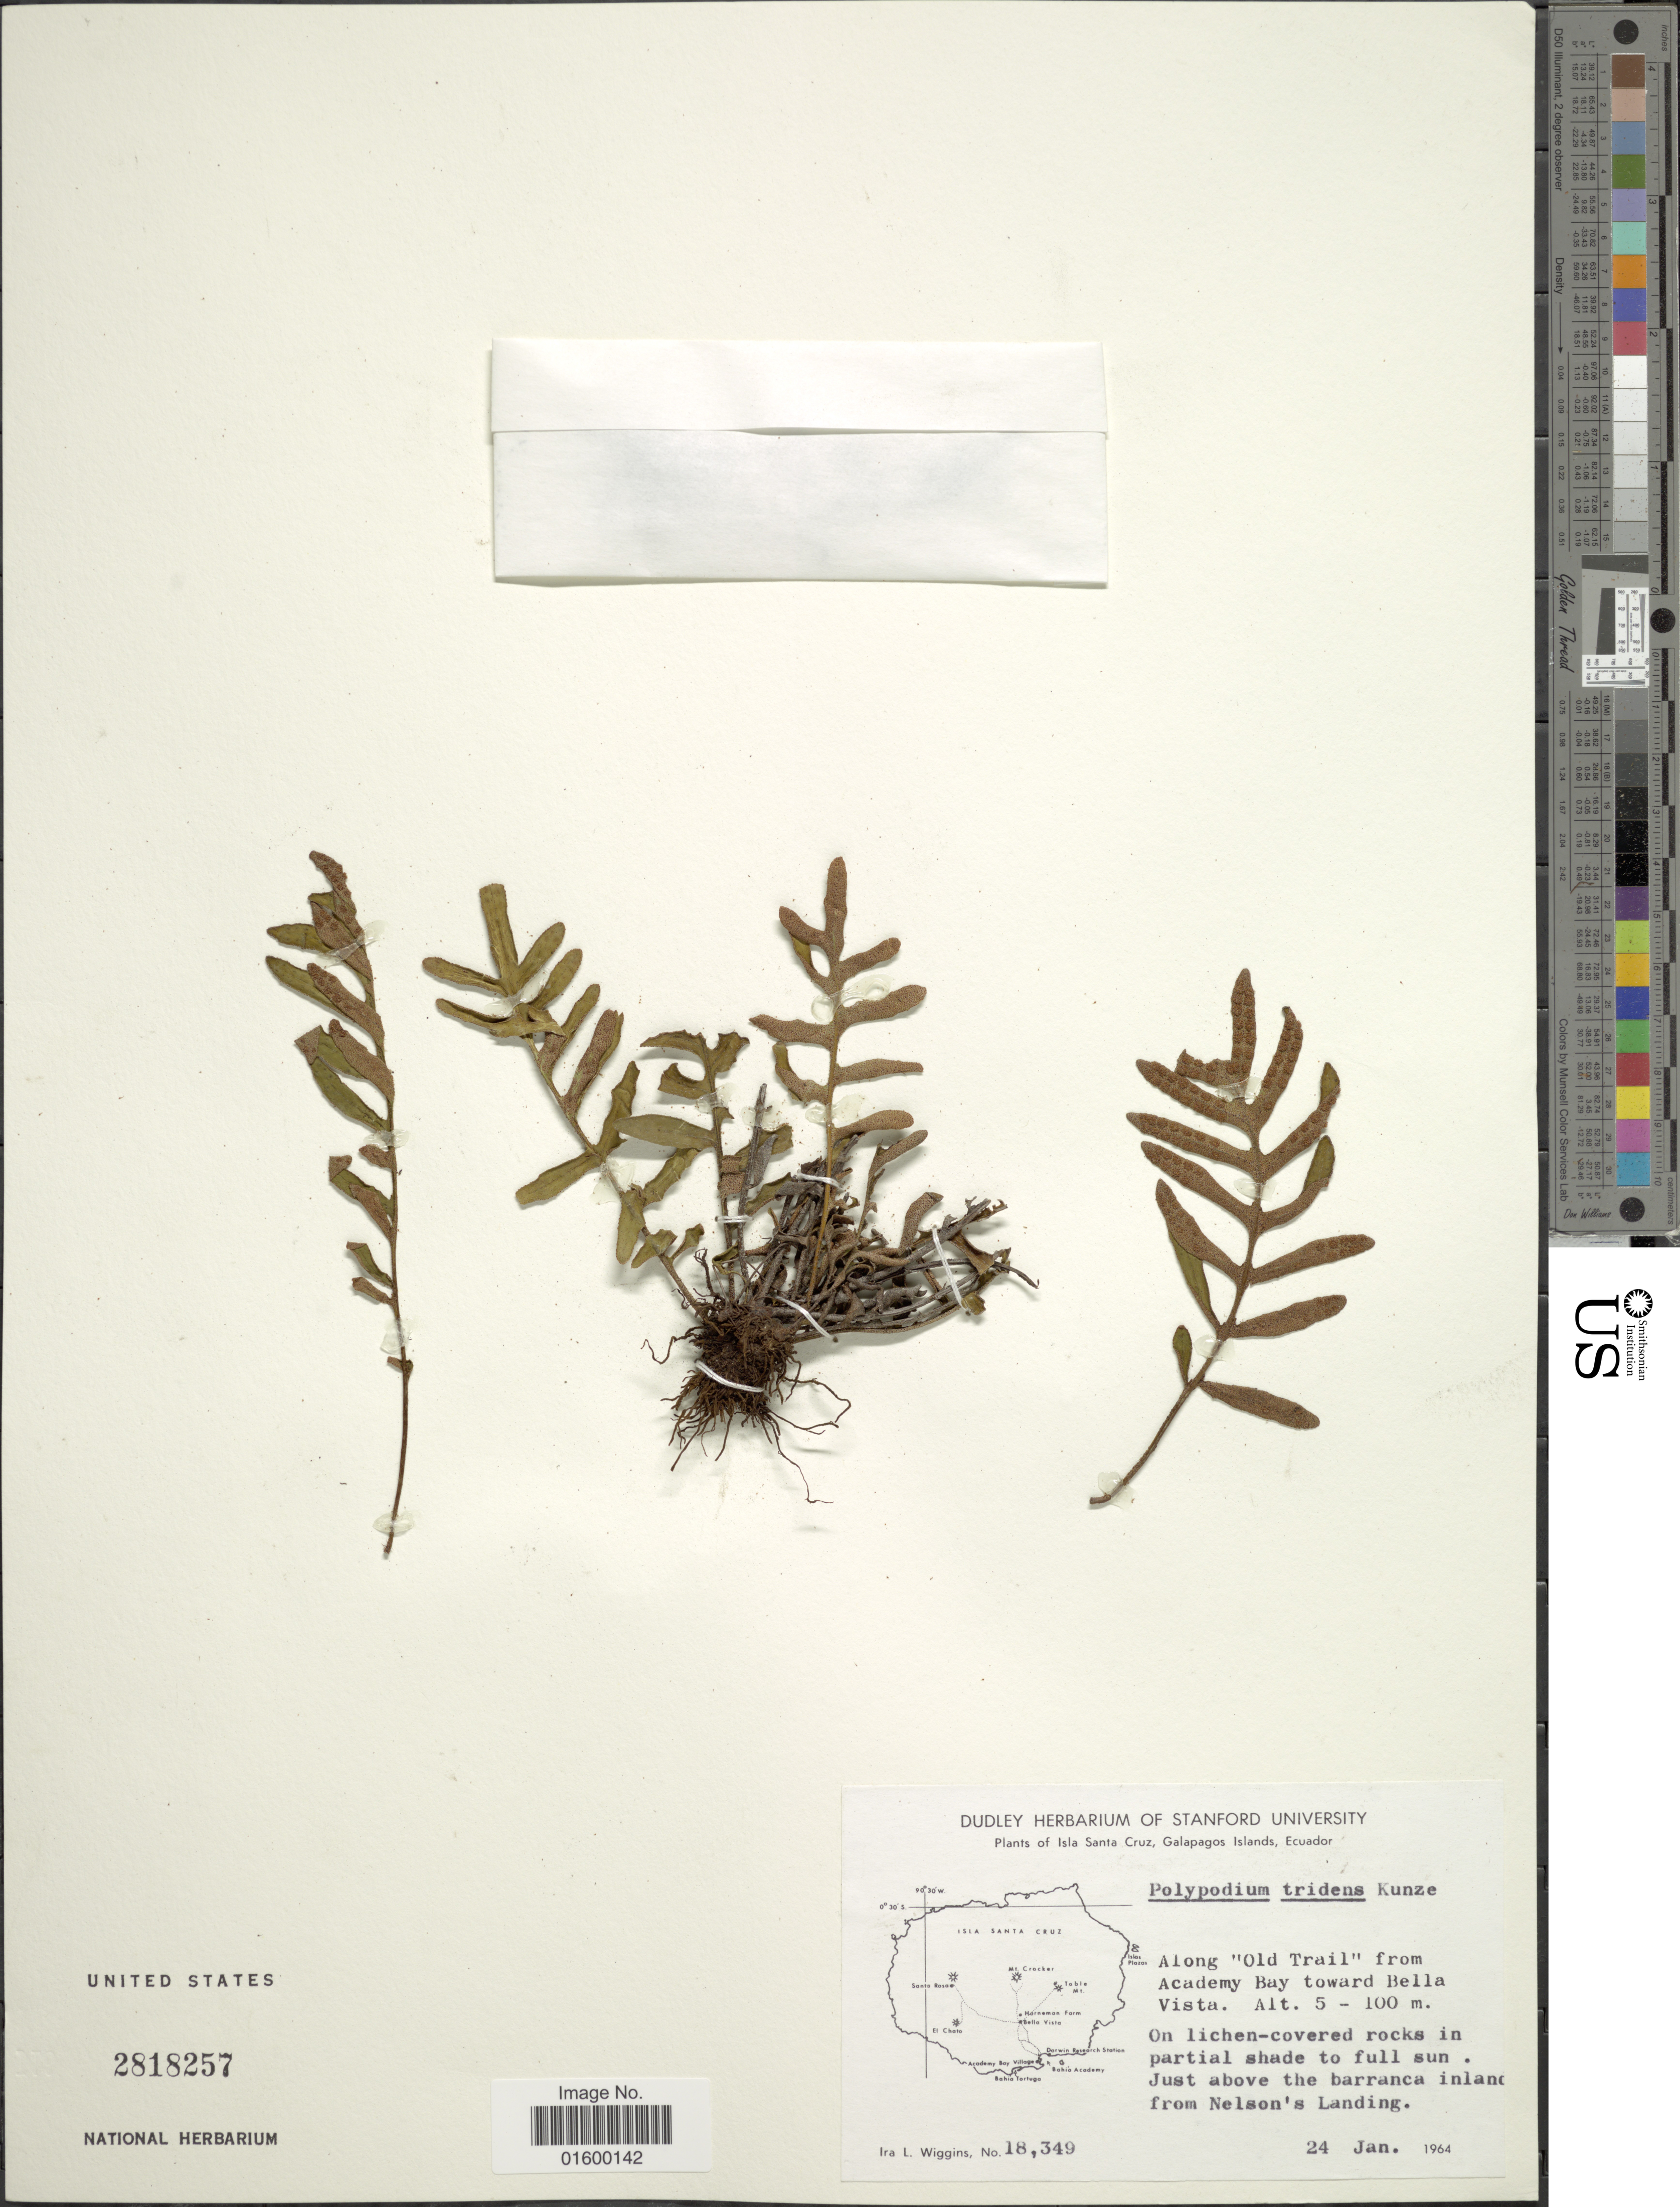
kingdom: Plantae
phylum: Tracheophyta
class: Polypodiopsida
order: Polypodiales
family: Polypodiaceae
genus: Pleopeltis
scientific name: Pleopeltis tridens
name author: J. Sm.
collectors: I. L. Wiggins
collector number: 18349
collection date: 1964-01-24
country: Ecuador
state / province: Colón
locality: Isla Santa Cruz, Galapagos Islands, along Old Trail from Academy Bay toward Bella Vista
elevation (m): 5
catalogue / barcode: US 2818257